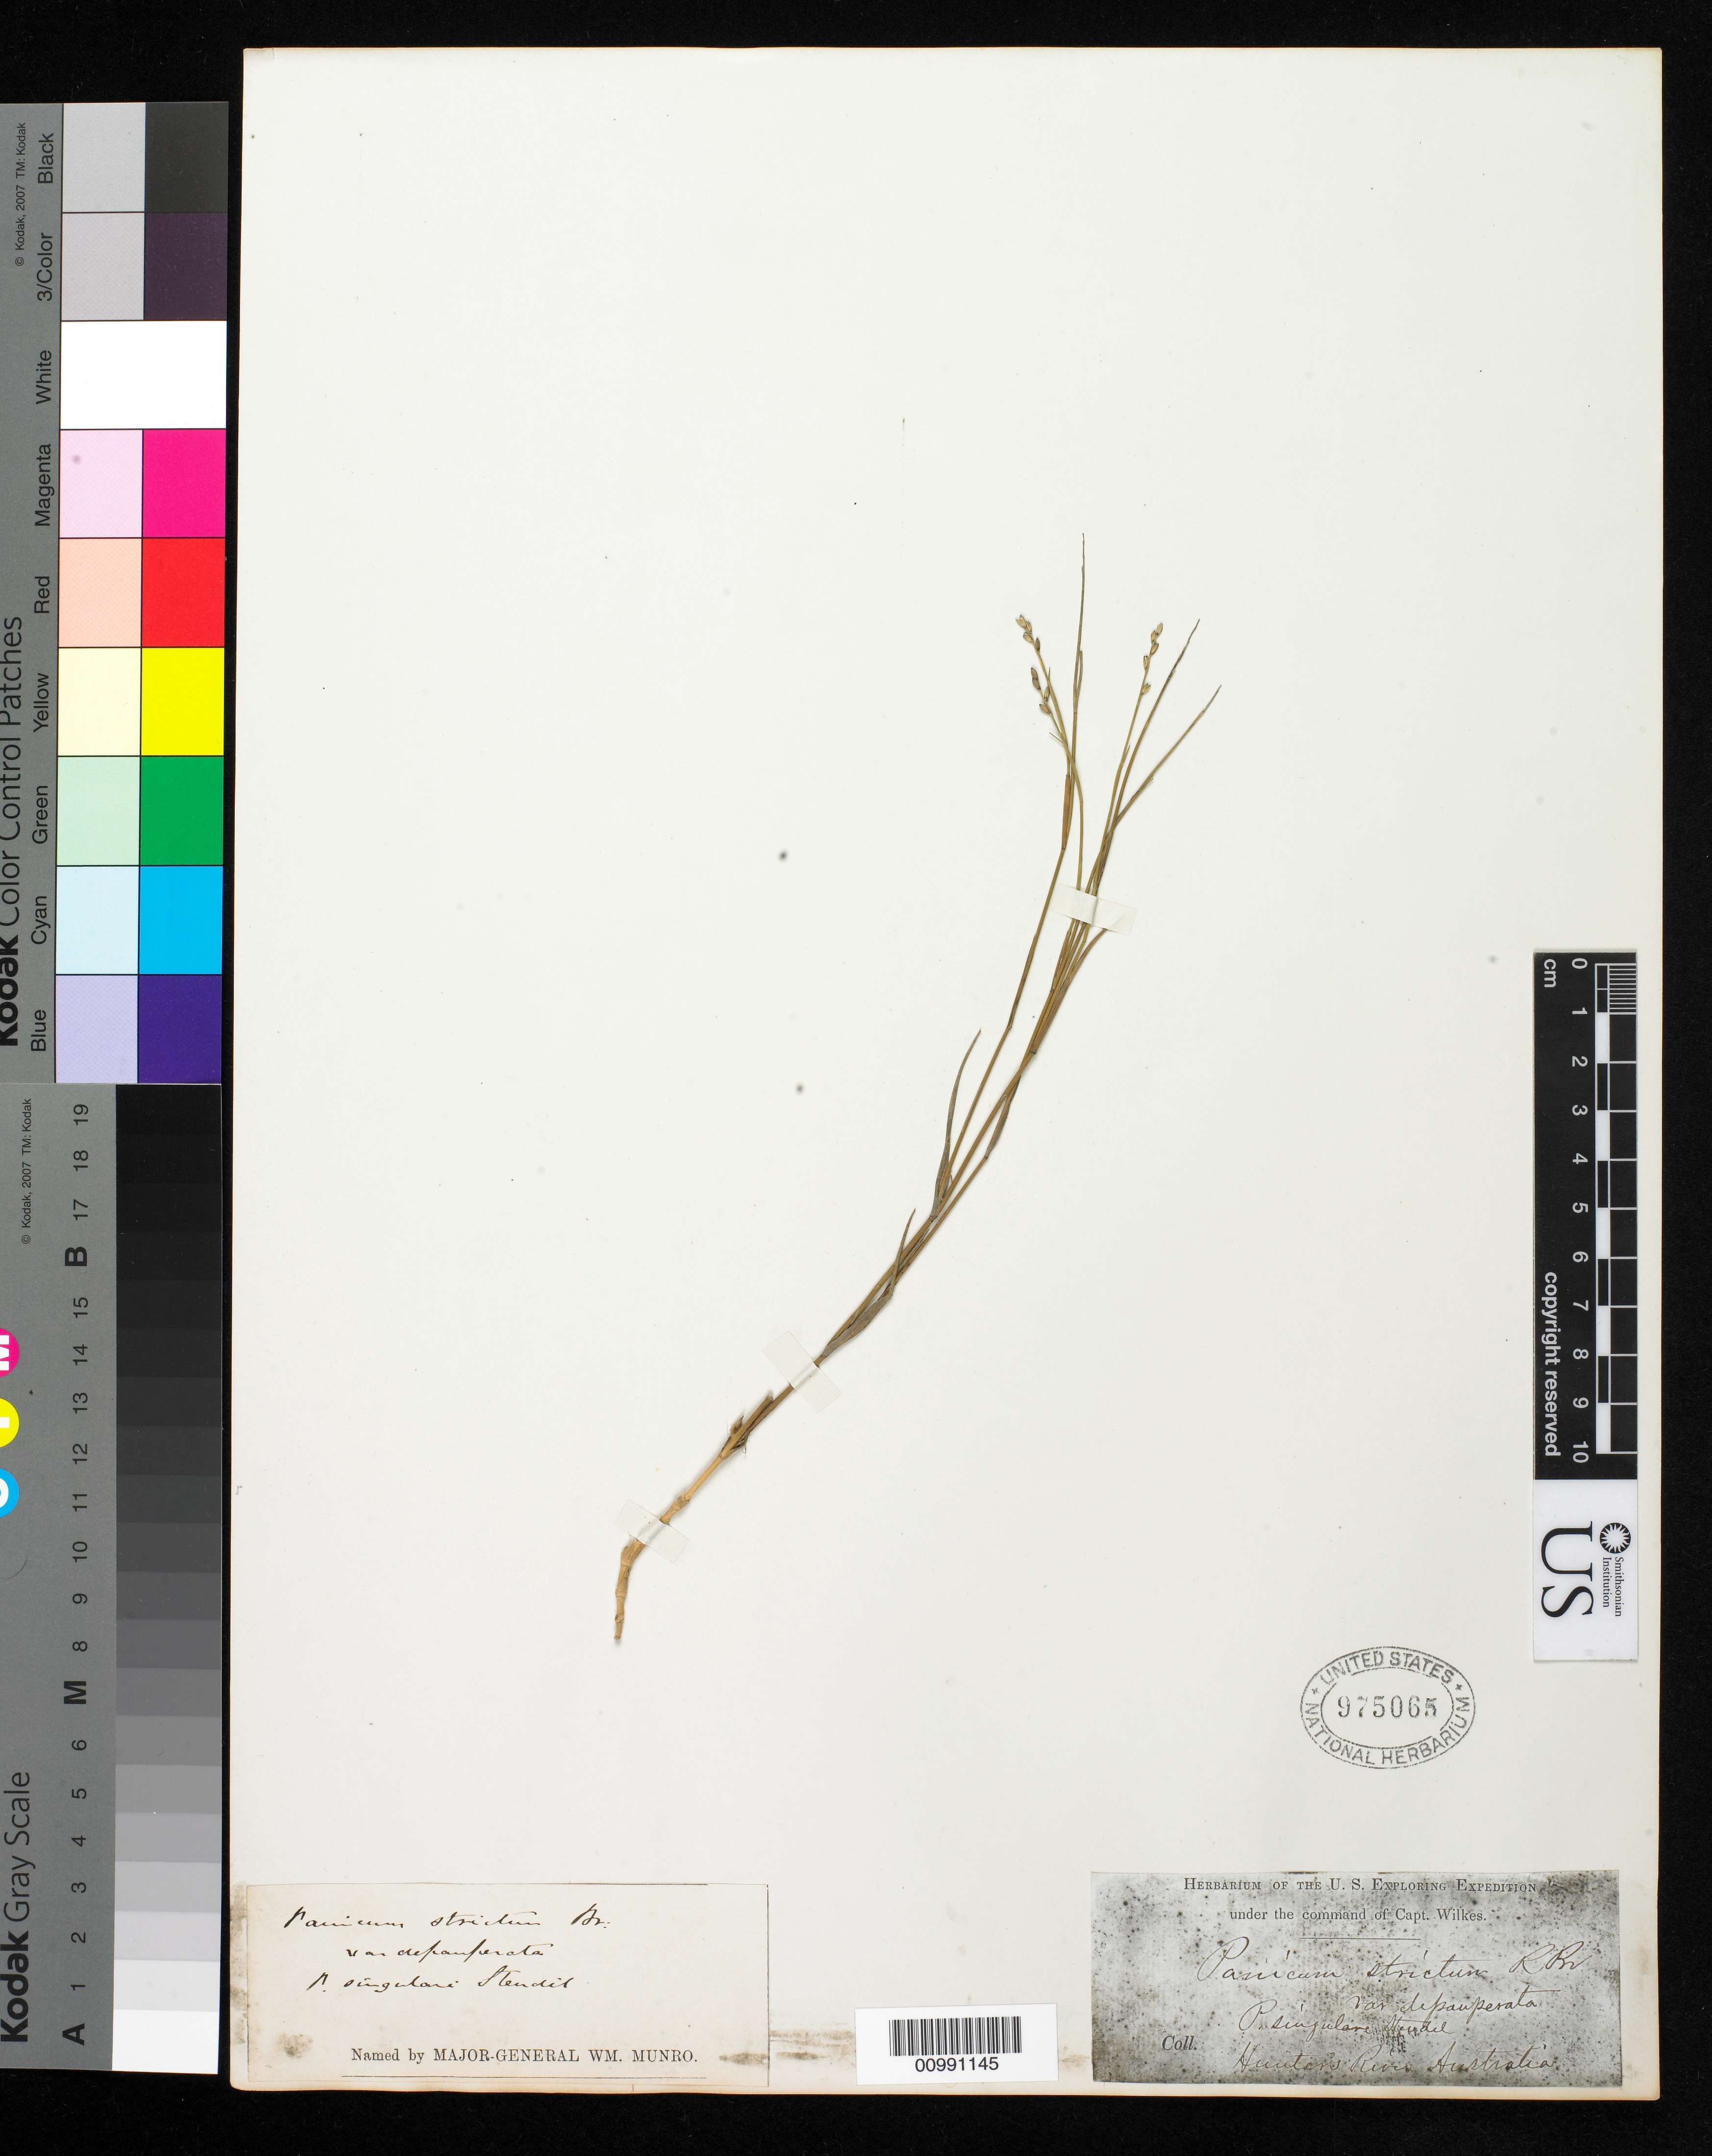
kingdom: Plantae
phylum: Tracheophyta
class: Liliopsida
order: Poales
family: Poaceae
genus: Panicum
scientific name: Panicum sp.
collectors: Wilkes Explor. Exped.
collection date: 1838/1842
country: Australia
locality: Hunter's River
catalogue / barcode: US 975065